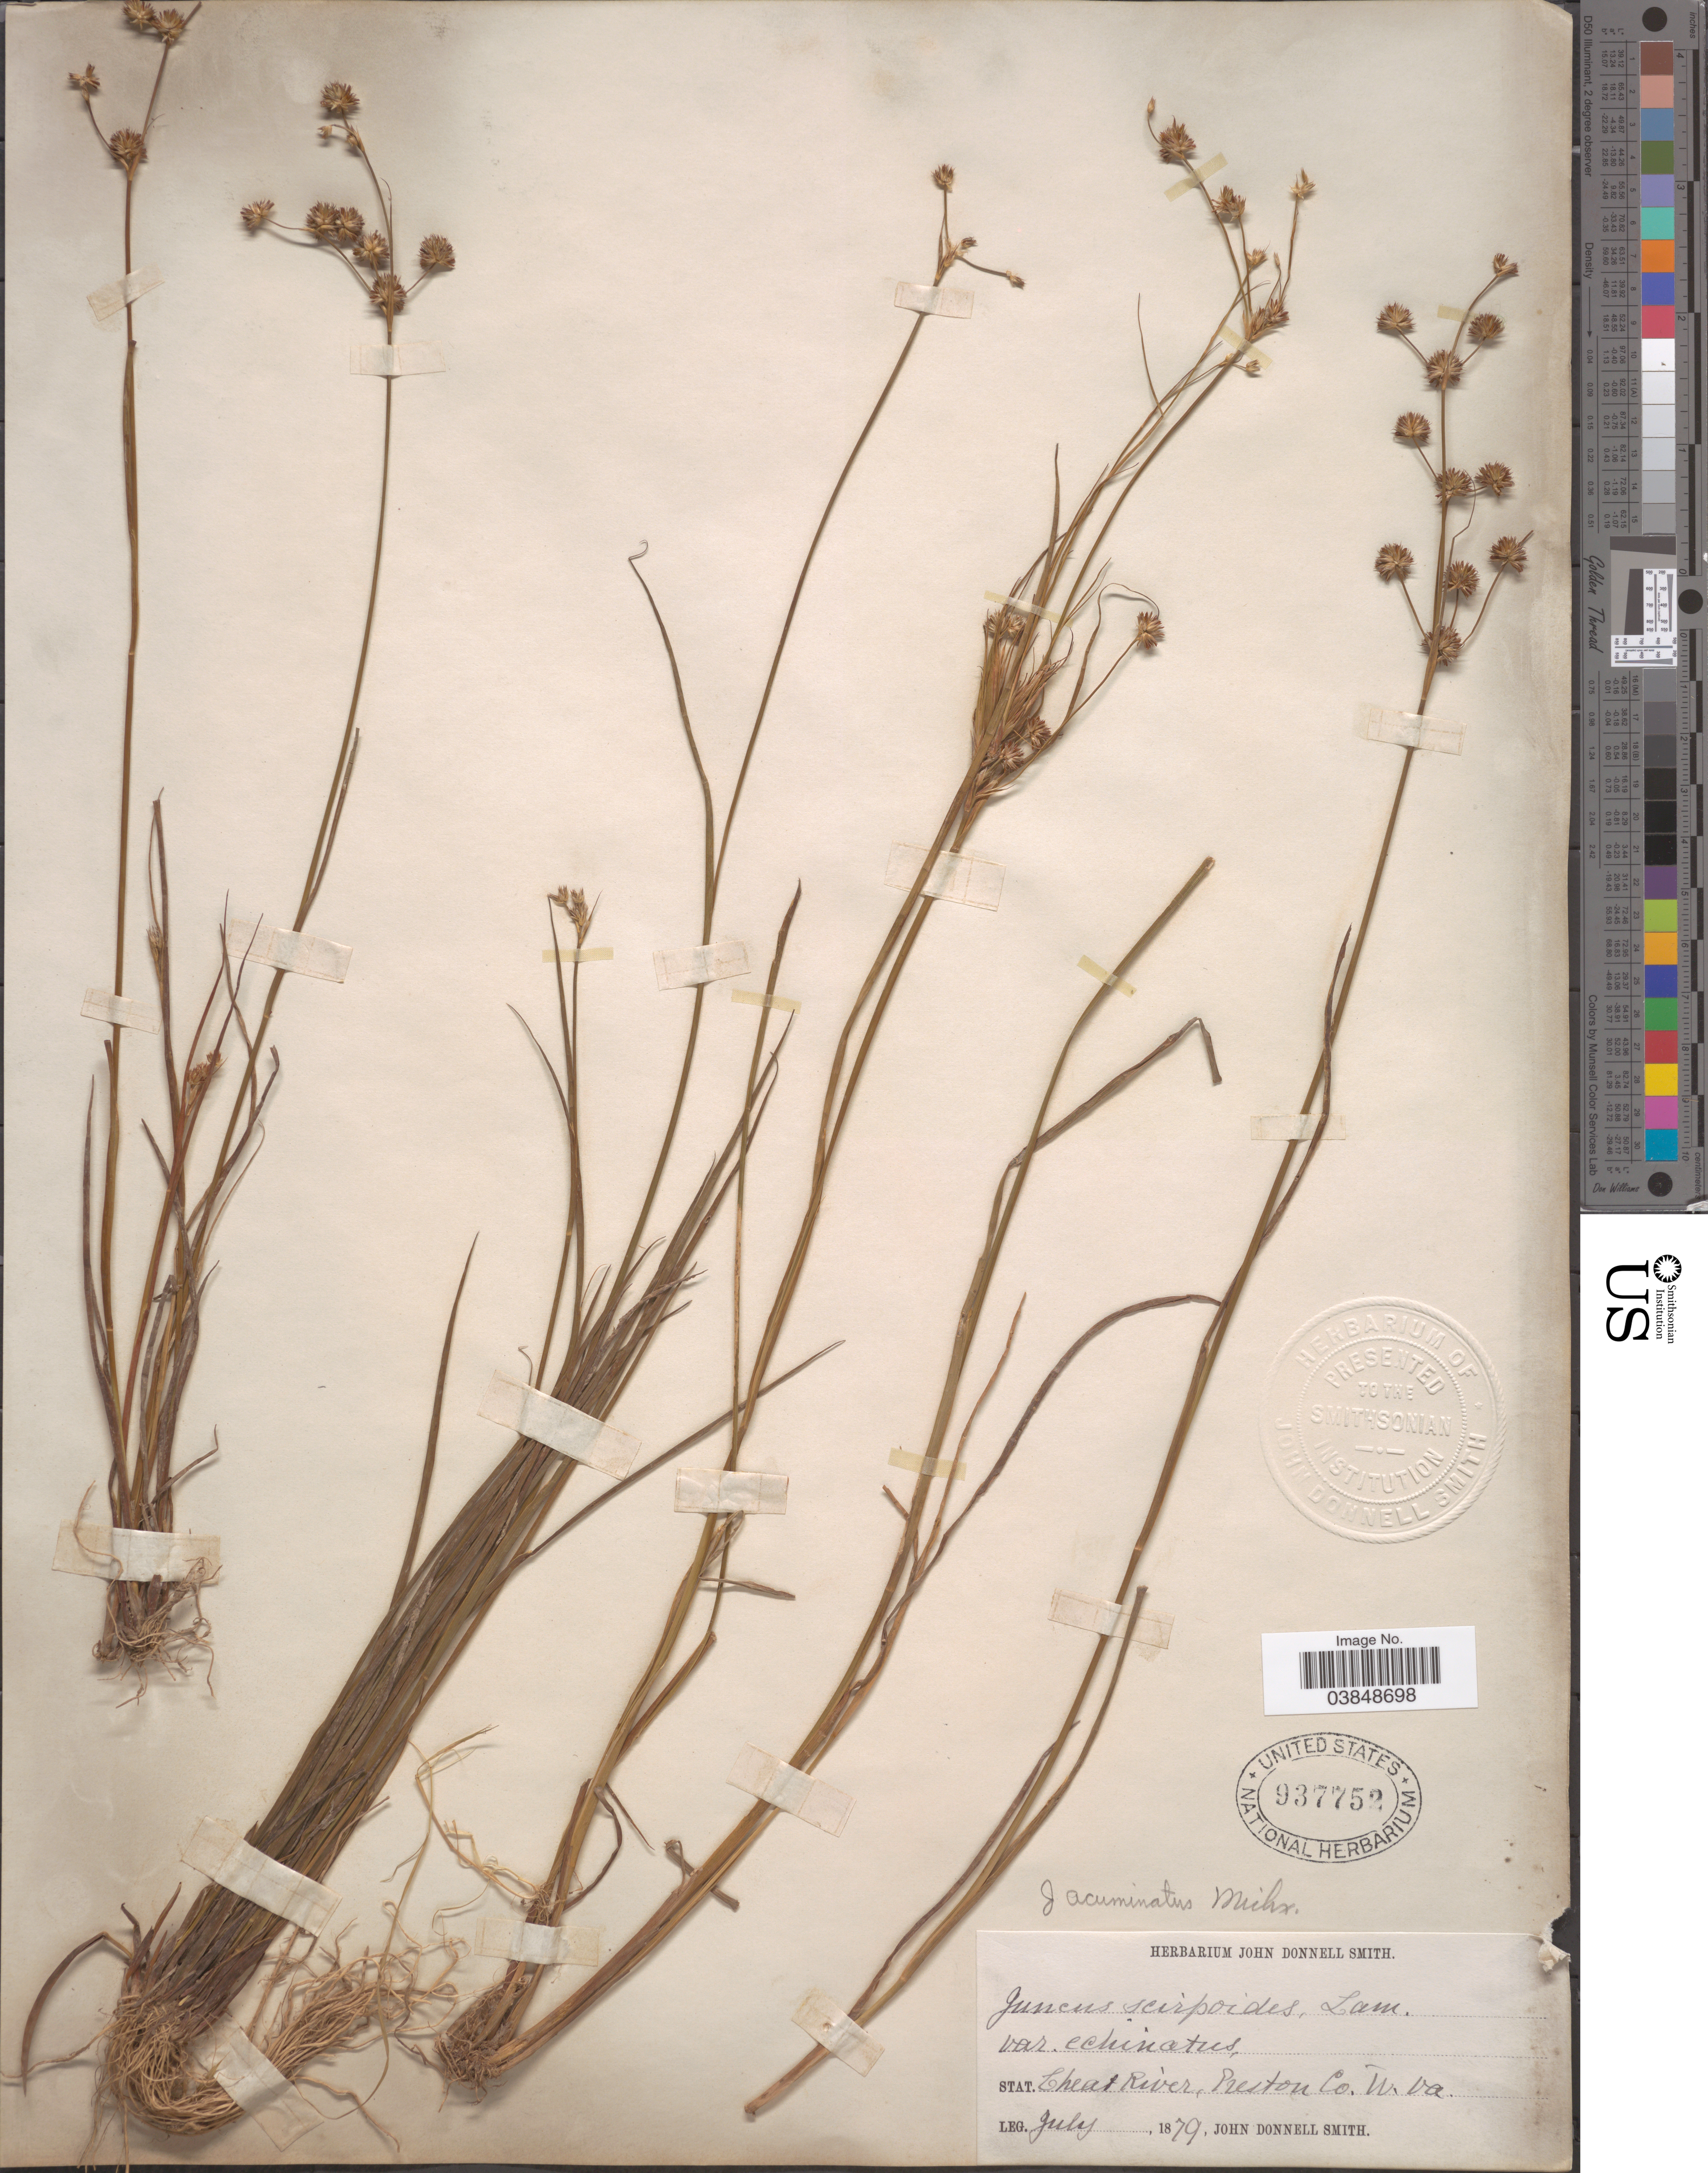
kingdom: Plantae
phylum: Tracheophyta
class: Liliopsida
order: Poales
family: Juncaceae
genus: Juncus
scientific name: Juncus acuminatus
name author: Michx.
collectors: J. Donnell Smith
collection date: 1879-07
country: United States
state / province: West Virginia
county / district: Preston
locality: Stat. Cheat River, Preston Co. W. Va.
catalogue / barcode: US 937752